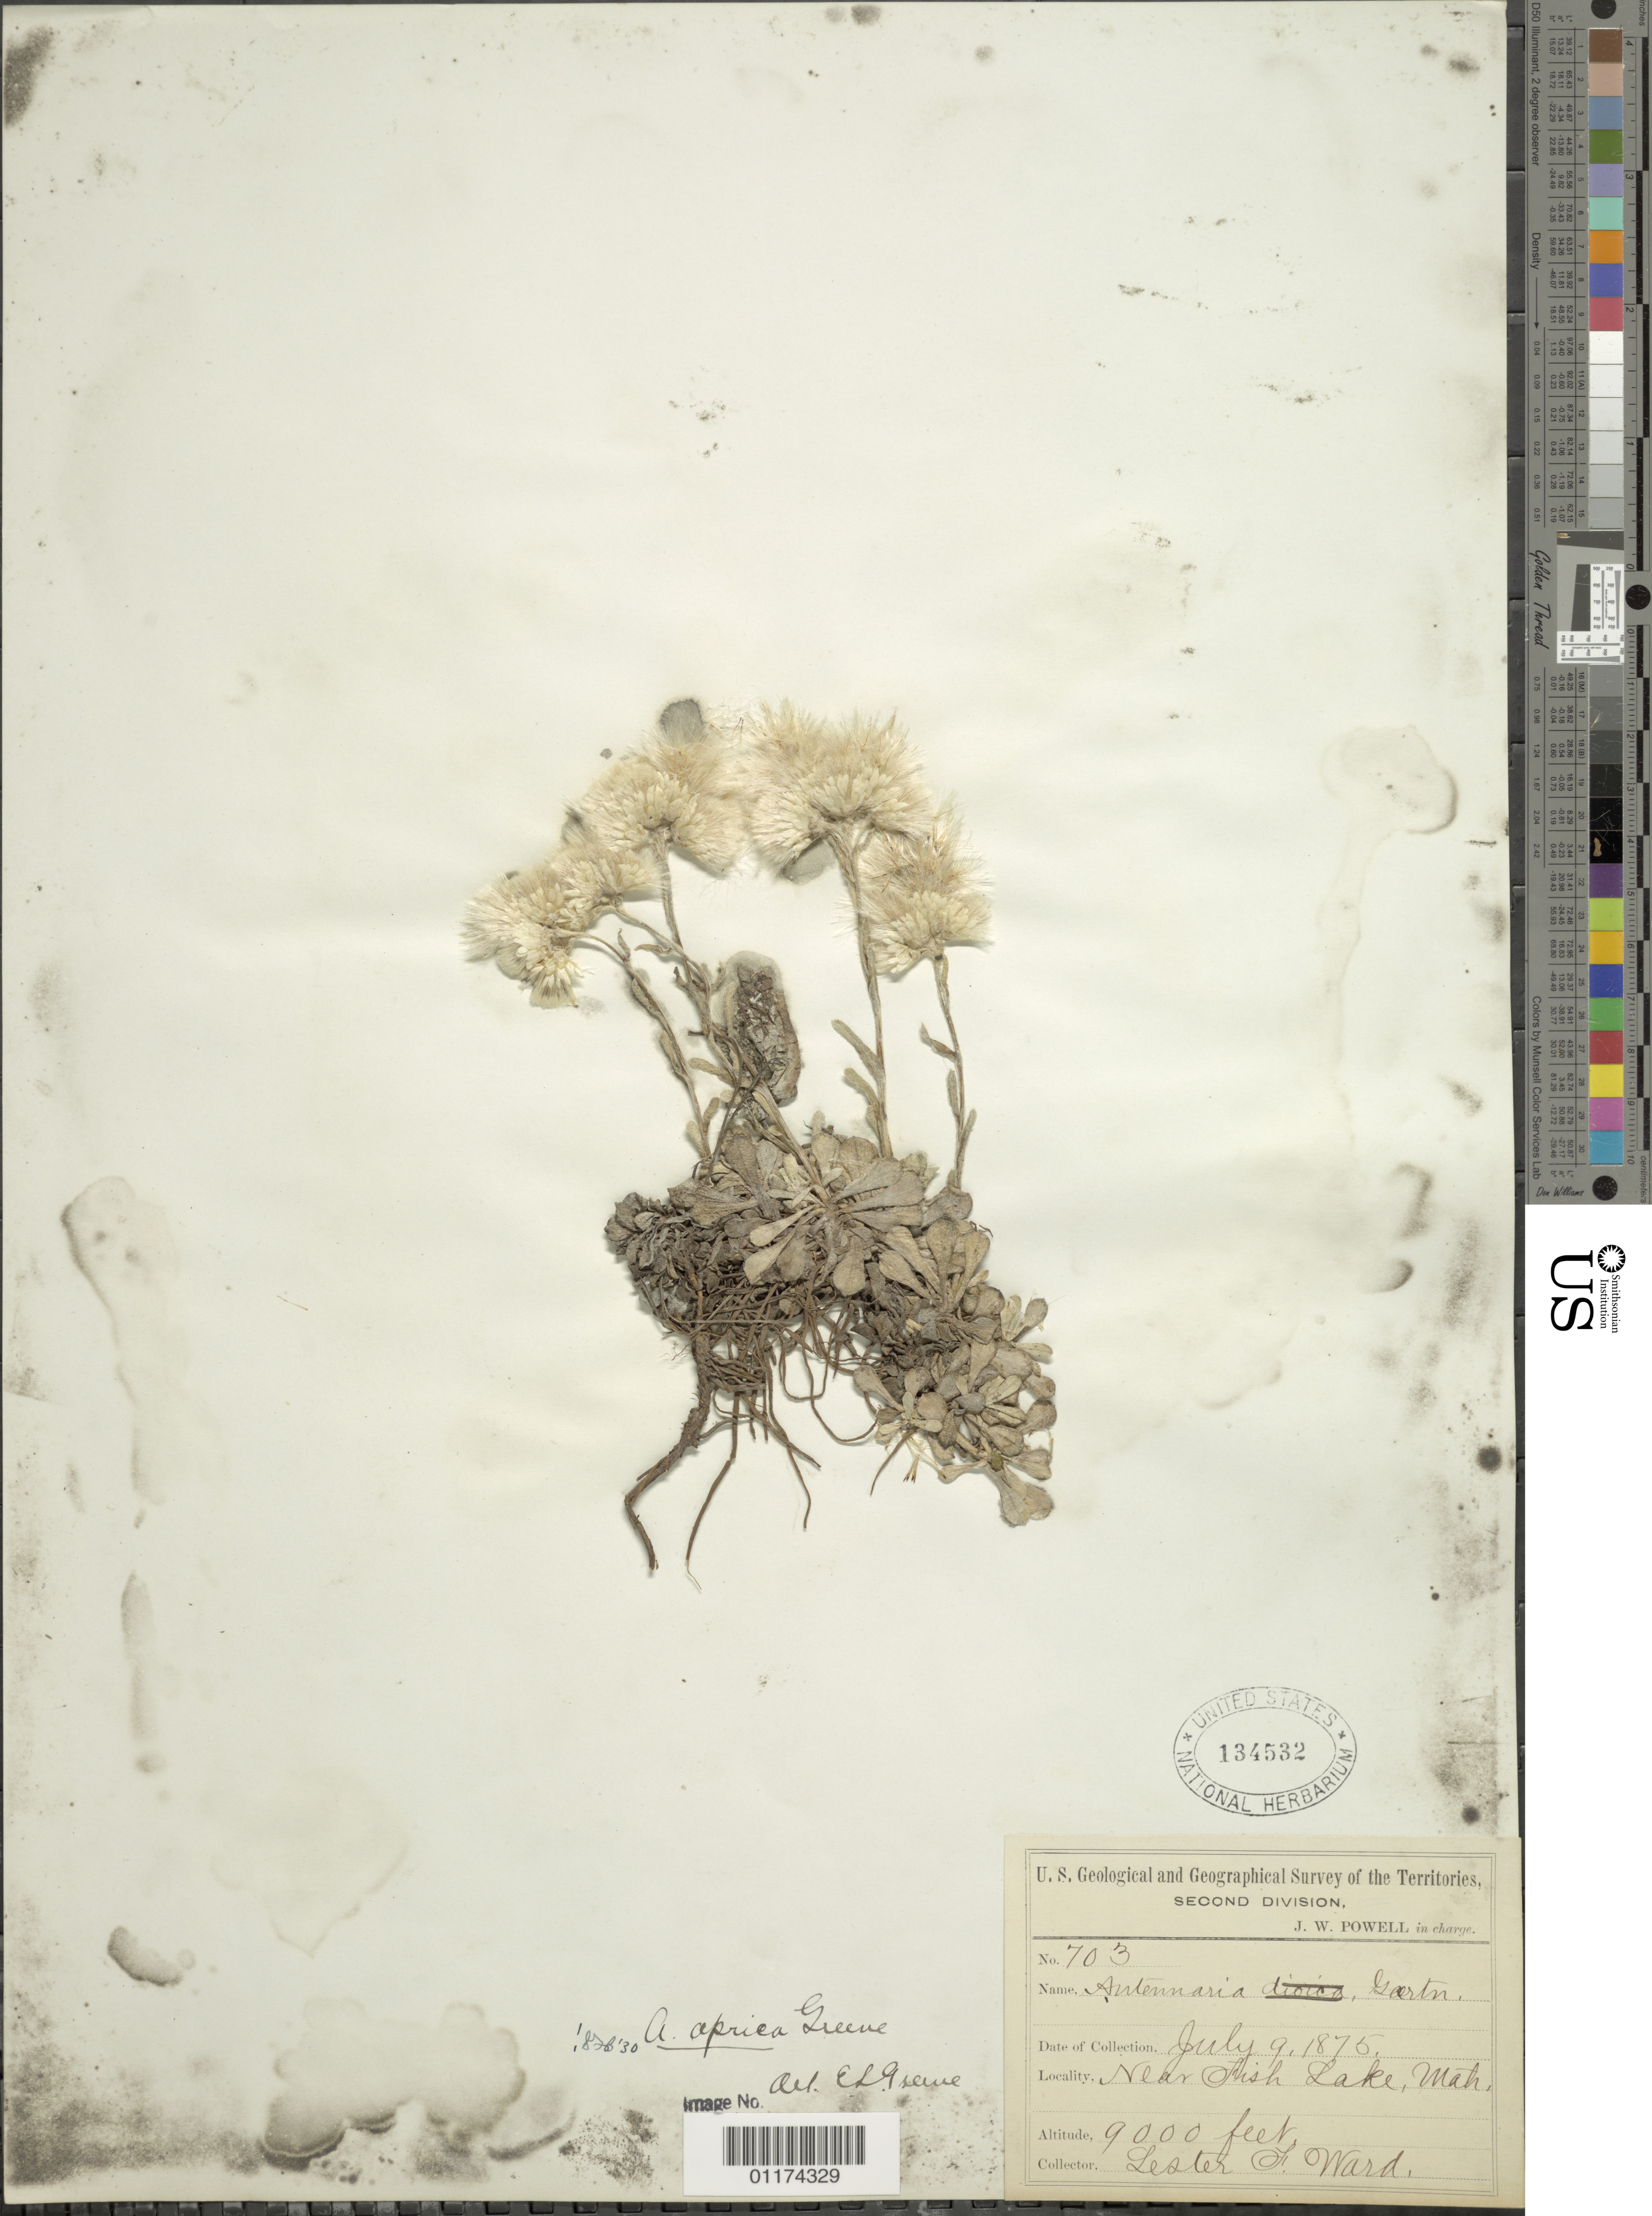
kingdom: Plantae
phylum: Tracheophyta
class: Magnoliopsida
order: Asterales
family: Asteraceae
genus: Antennaria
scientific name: Antennaria aprica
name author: Greene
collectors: L. F. Ward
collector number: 703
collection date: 1875-07-09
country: United States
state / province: Utah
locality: near Fish Lake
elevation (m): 2743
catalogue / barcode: US 134532